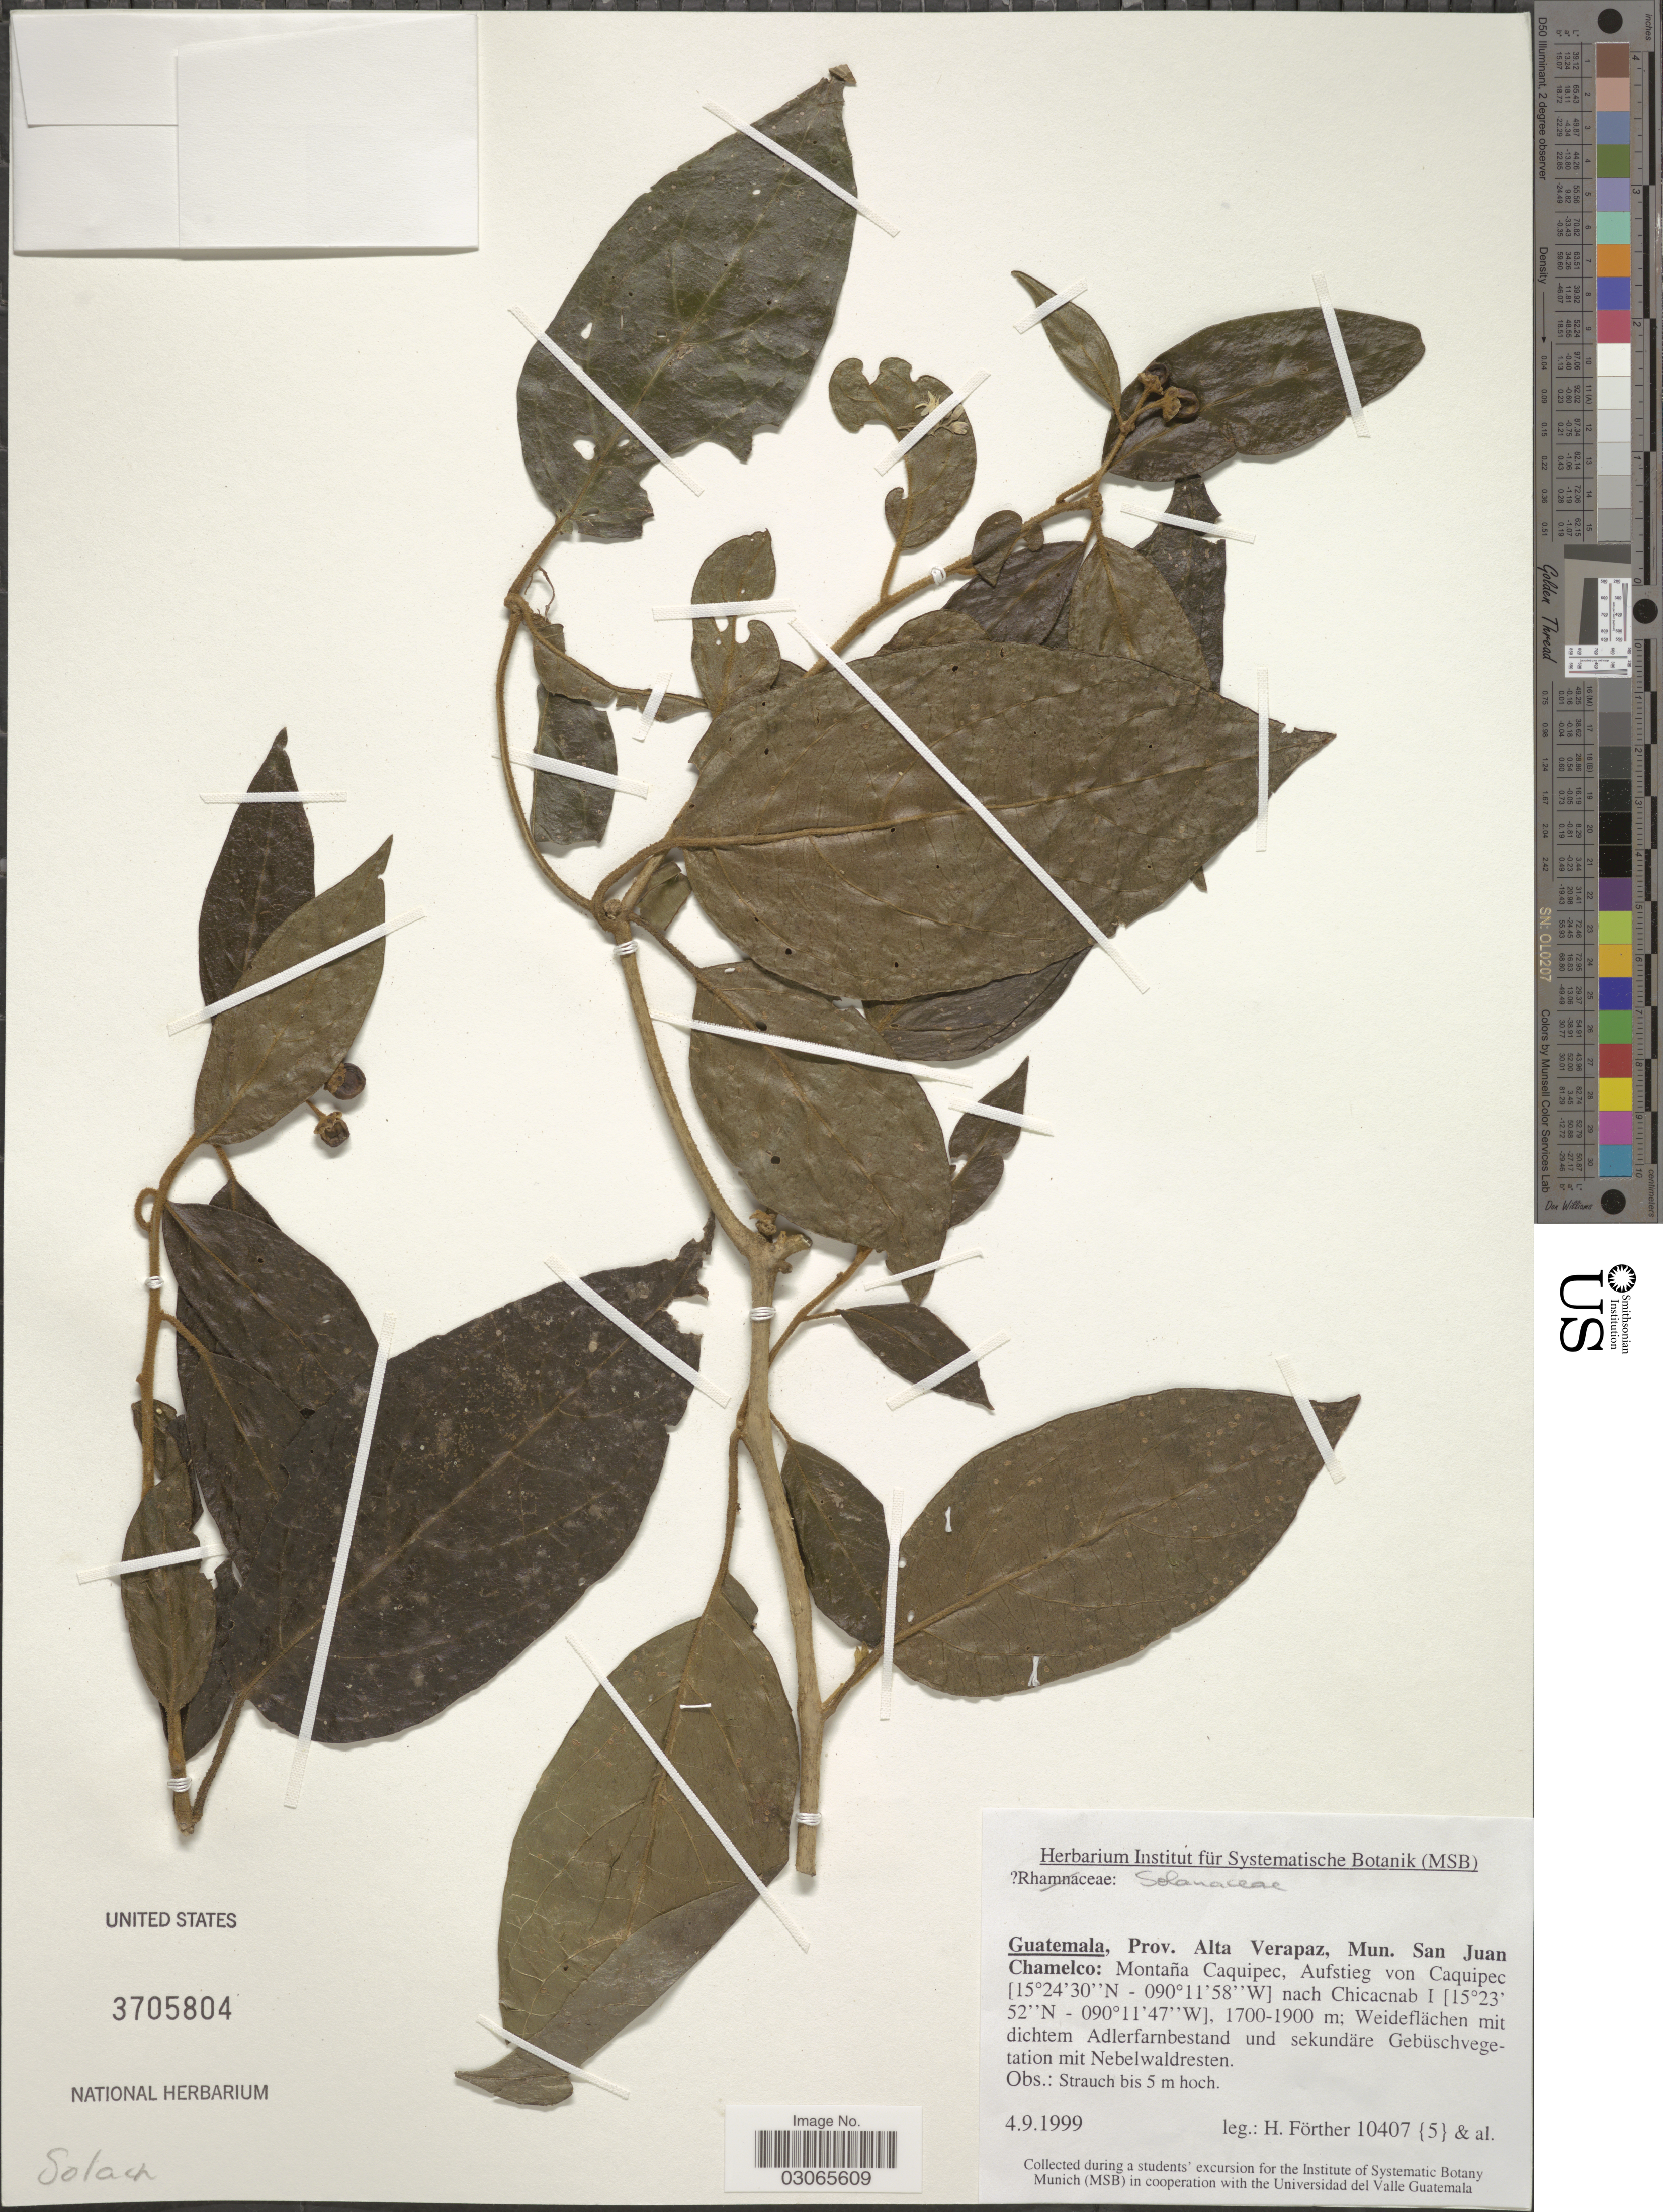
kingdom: Plantae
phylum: Tracheophyta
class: Magnoliopsida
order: Solanales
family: Solanaceae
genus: Solanum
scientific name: Solanum sp.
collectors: H. Förther & et al.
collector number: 10407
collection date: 1999-09-04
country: Guatemala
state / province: Alta Verapaz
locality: Mun. San Juan Chamelco, Montaña Caquipec, Aufstieg von Caquipec nach Chicacnab.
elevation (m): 1700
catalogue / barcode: US 3705804